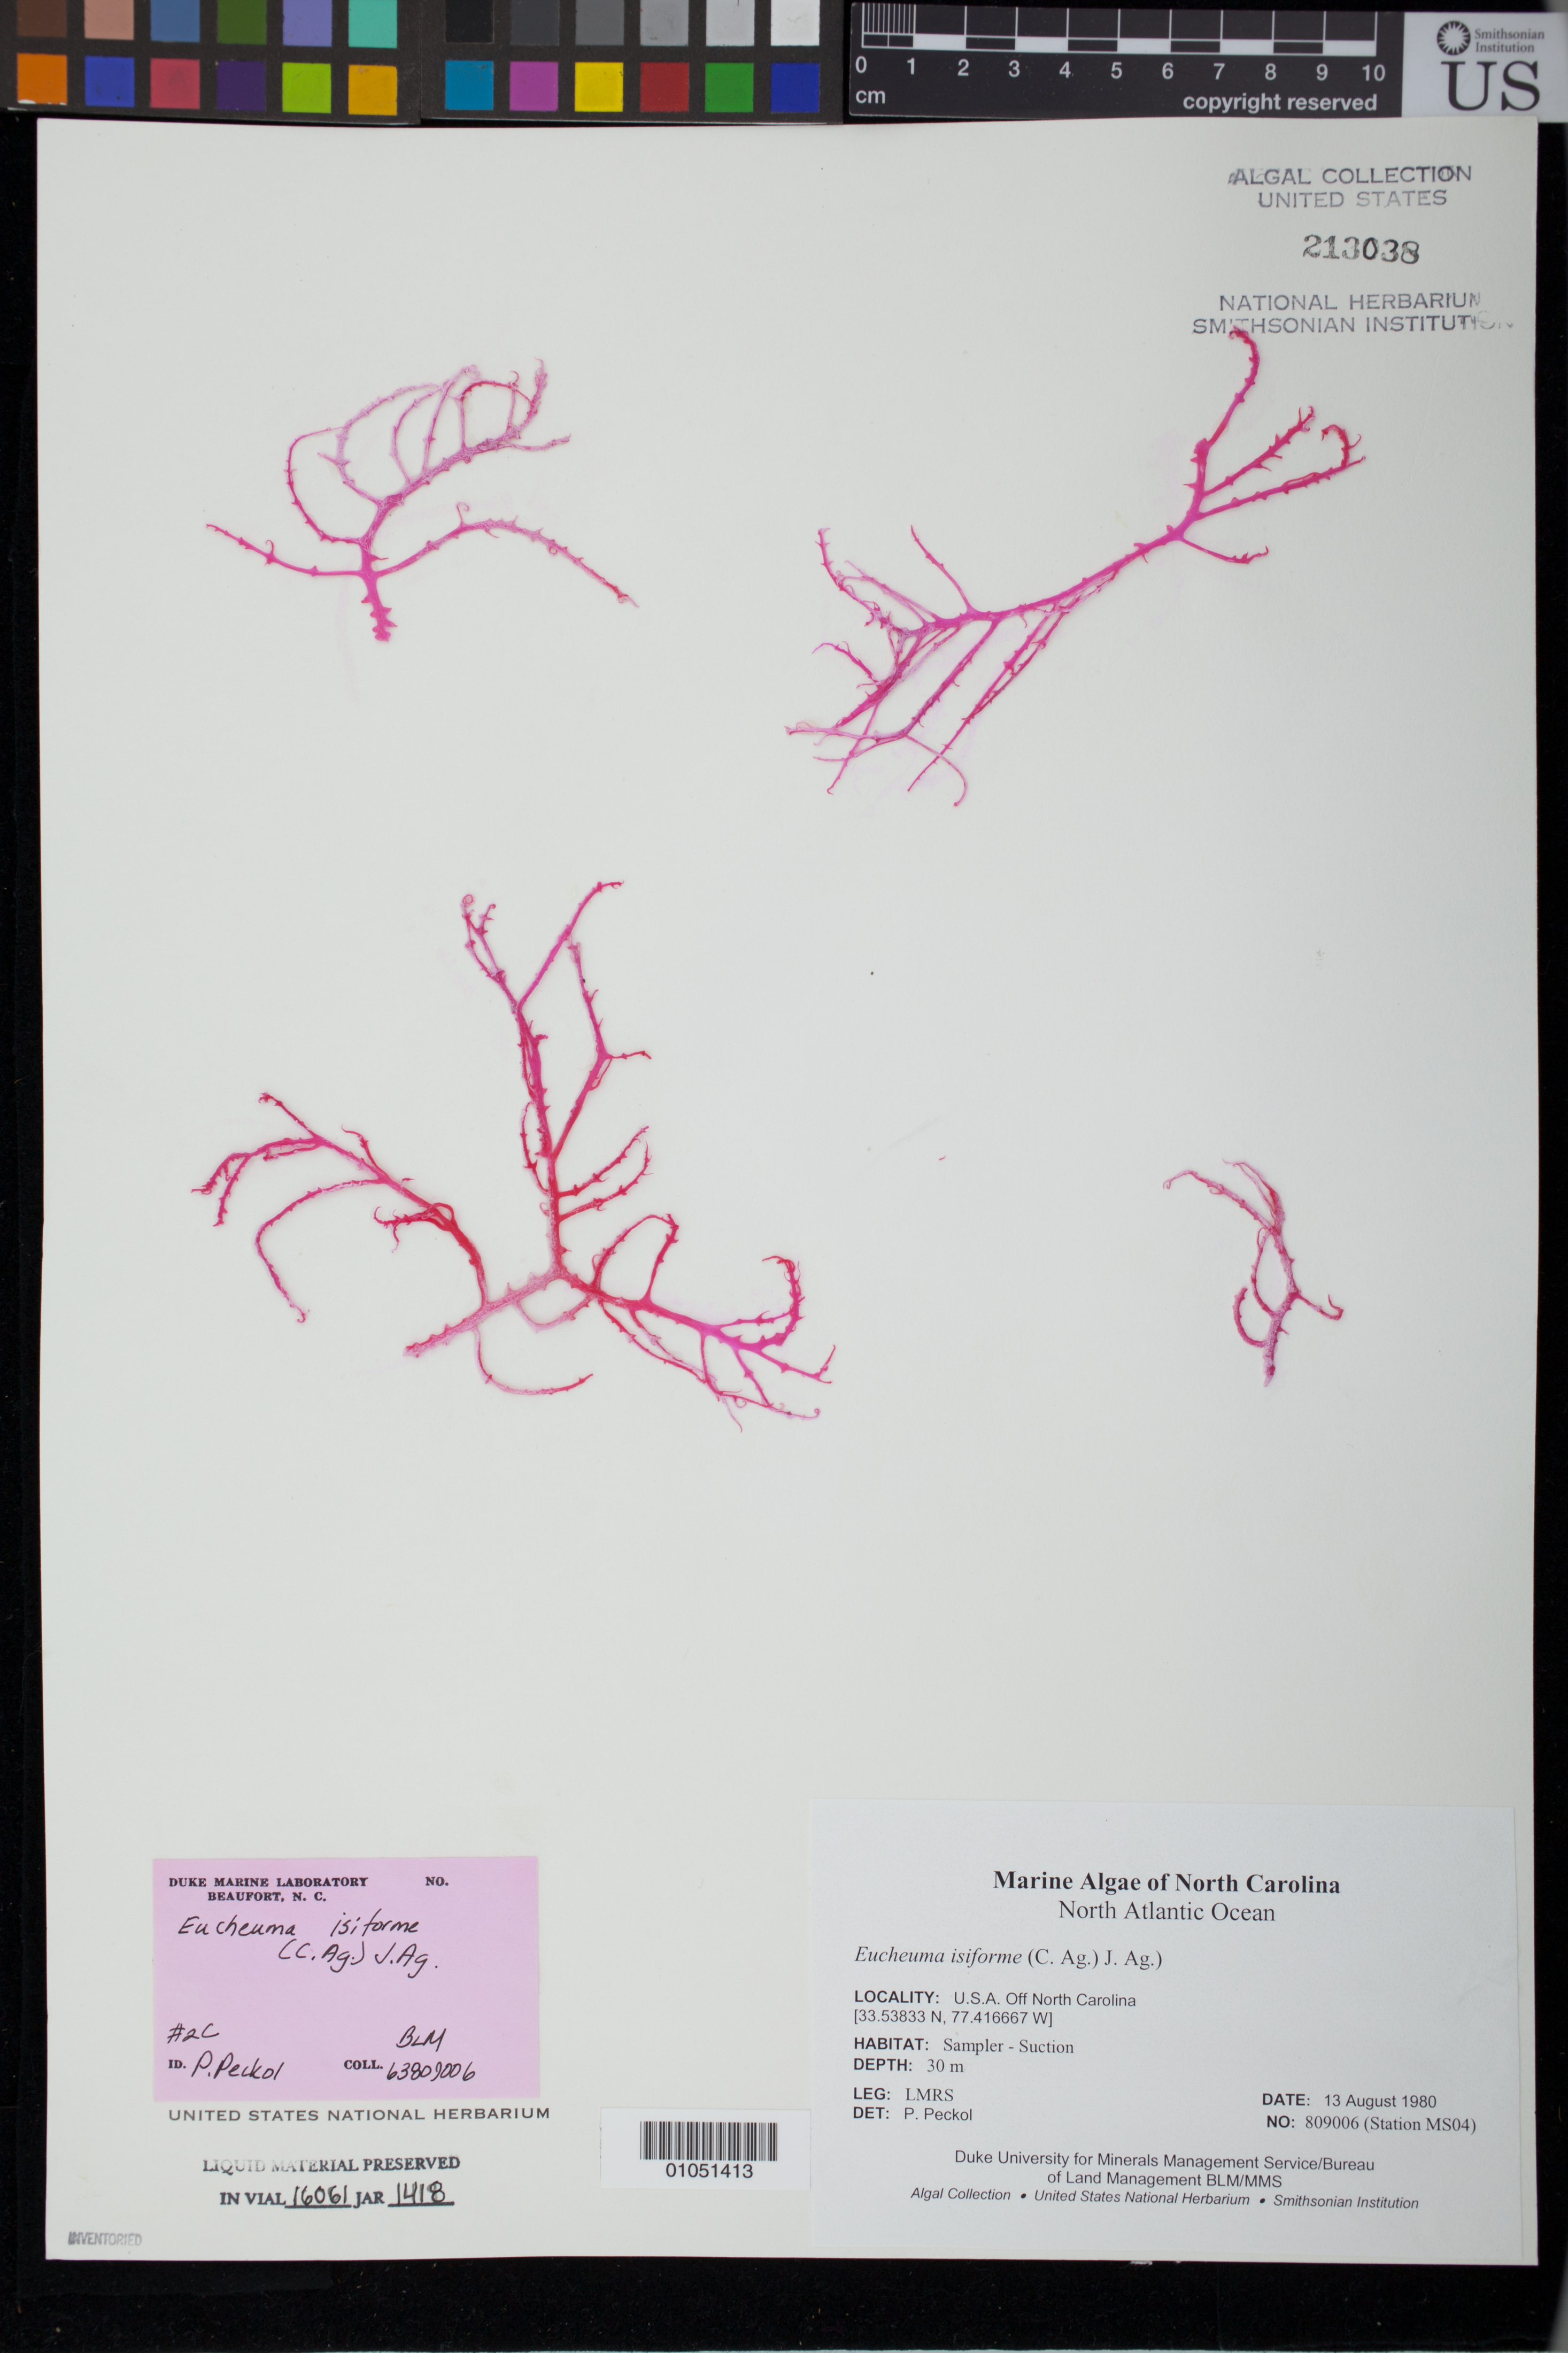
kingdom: Plantae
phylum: Rhodophyta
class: Florideophyceae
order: Gigartinales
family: Solieriaceae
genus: Eucheumatopsis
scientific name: Eucheumatopsis isiformis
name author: (C. Agardh) M.L. Núñez-Resendiz et al.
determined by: Algae name updating Project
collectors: LMRS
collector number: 809006 (Station MS04)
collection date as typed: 13 Aug 1980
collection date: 1980-08-13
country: United States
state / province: North Carolina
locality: North Atlantic Ocean off North Carolina coast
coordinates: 33.538333 N, 77.416667 W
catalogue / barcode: US 213038